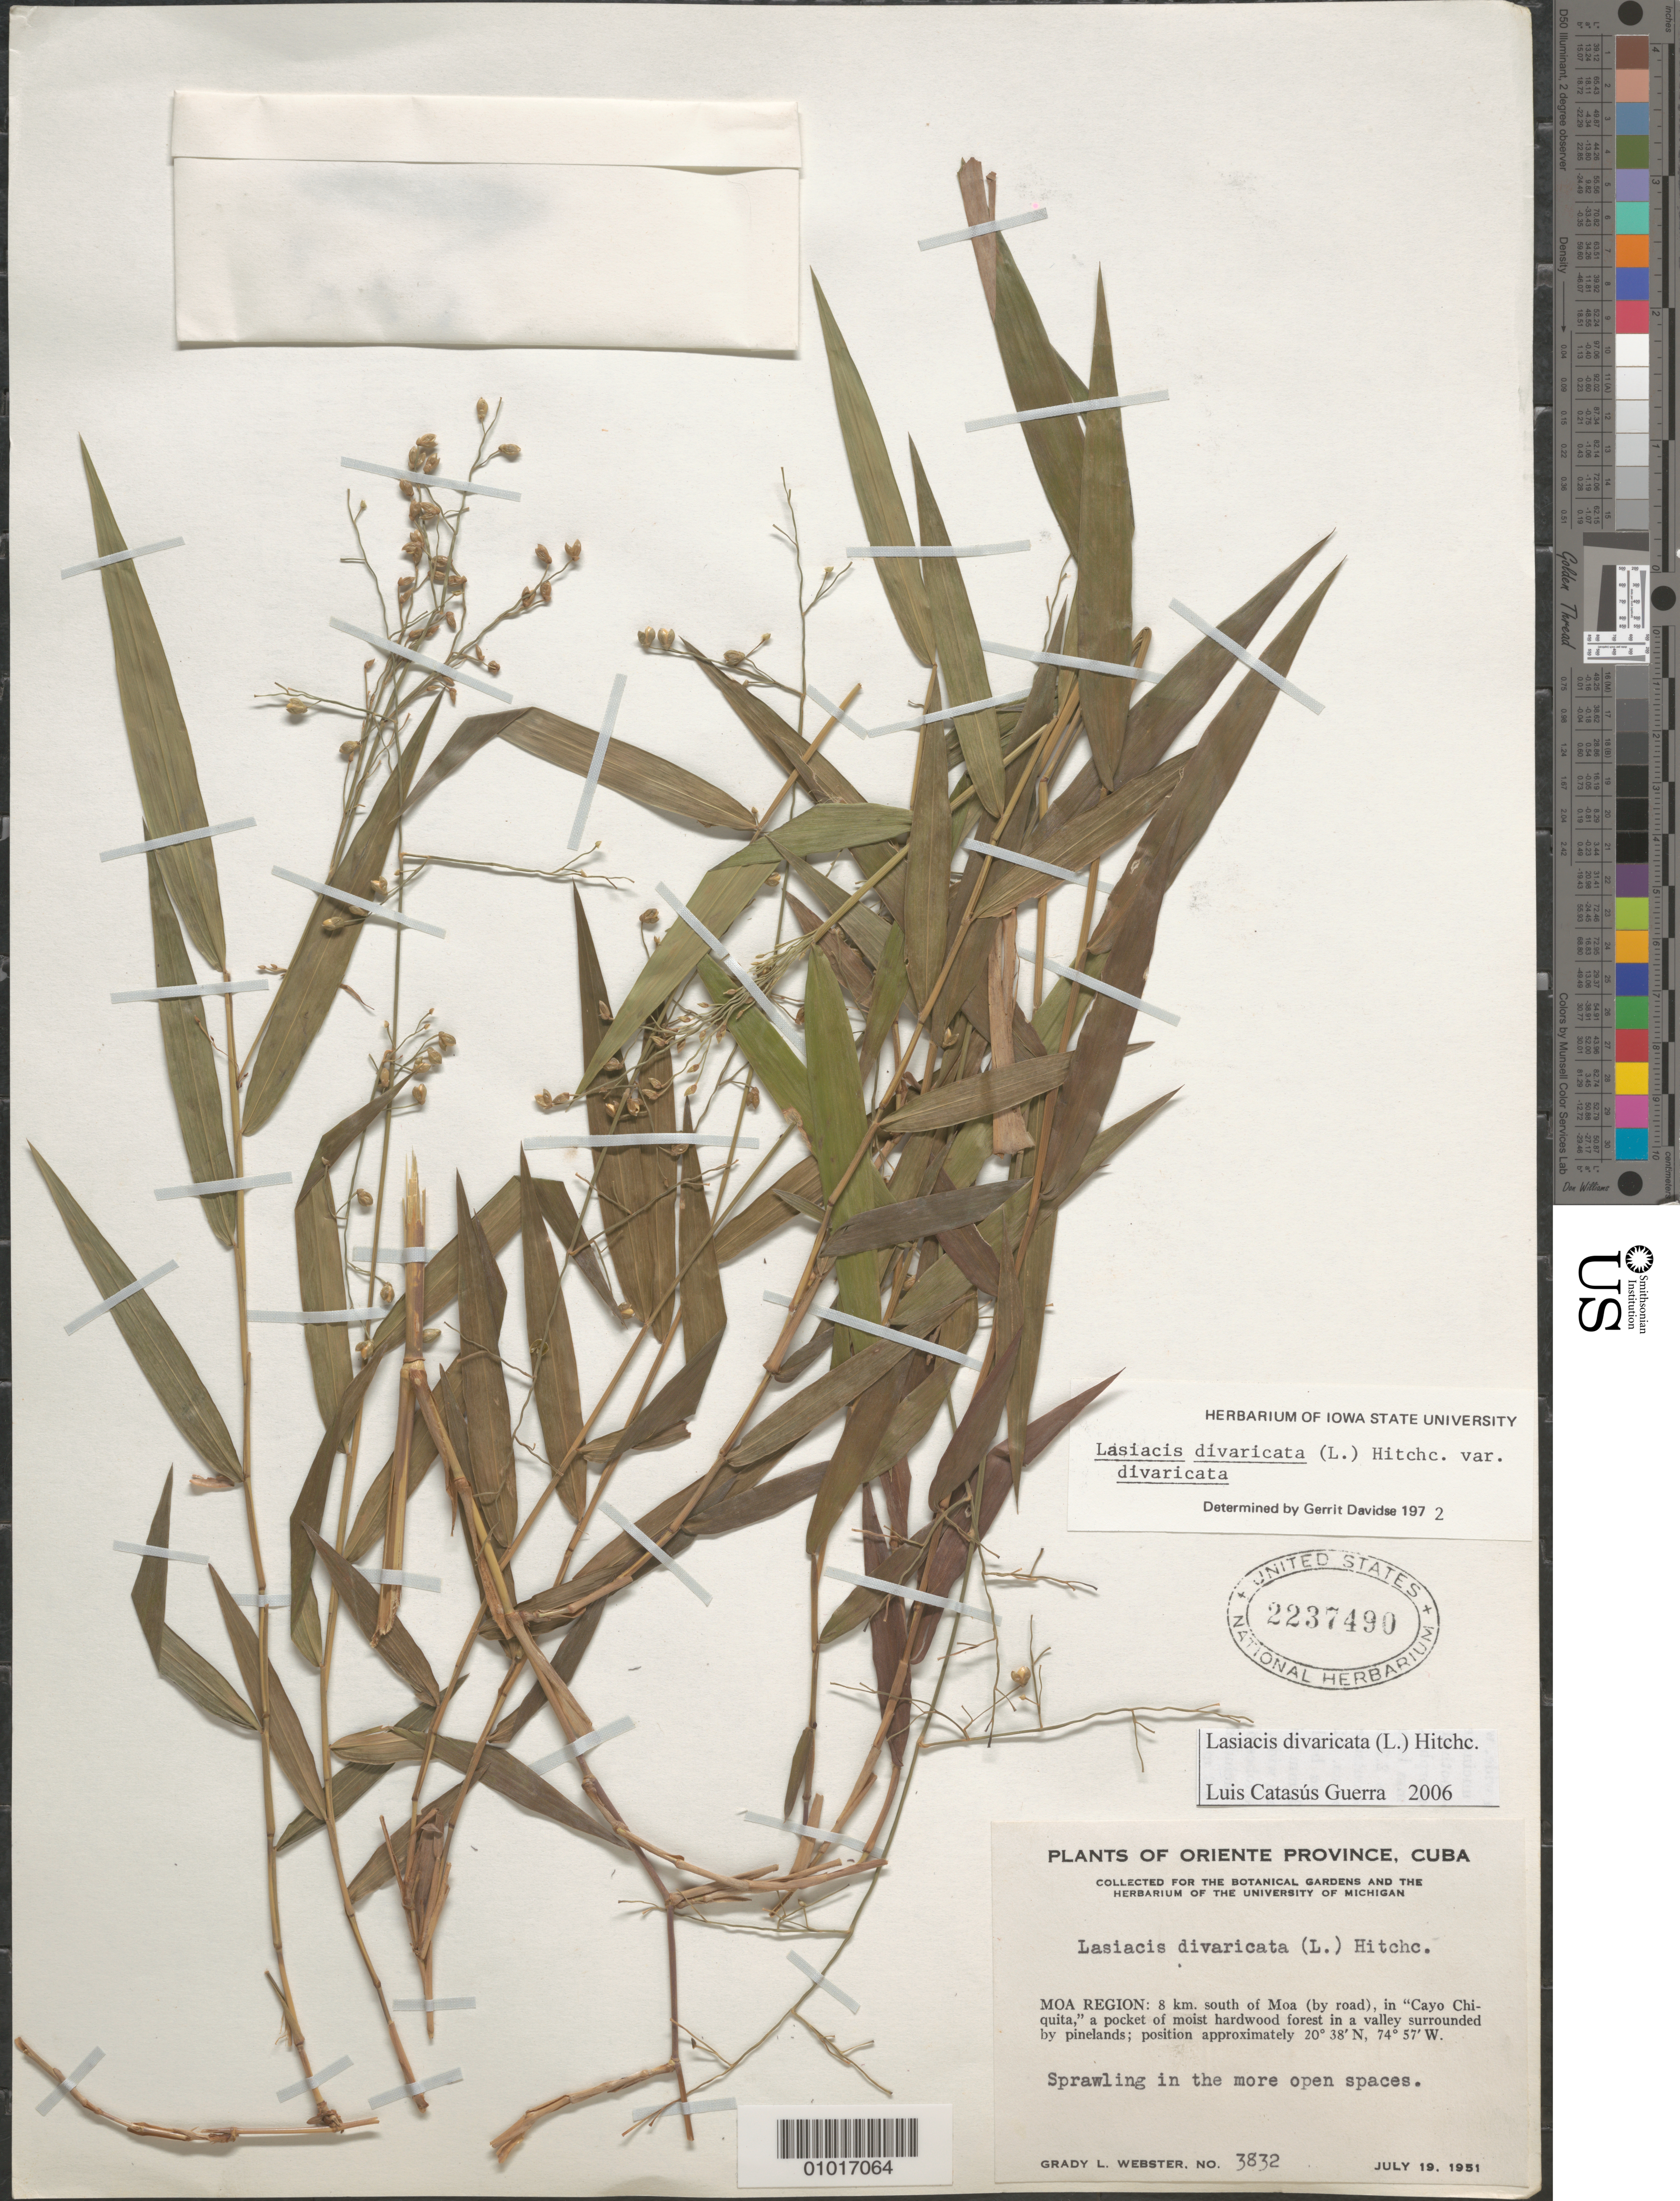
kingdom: Plantae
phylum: Tracheophyta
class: Liliopsida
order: Poales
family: Poaceae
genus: Lasiacis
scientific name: Lasiacis divaricata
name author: (L.) Hitchc.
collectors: G. L. Webster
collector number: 3832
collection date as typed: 19 Jul 1951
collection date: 1951-07-19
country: Cuba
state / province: Holguín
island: Cuba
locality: Moa Region: 8 Km south of Moa [Oriente] in "Cayo Chiquita,"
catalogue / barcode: US 2237490